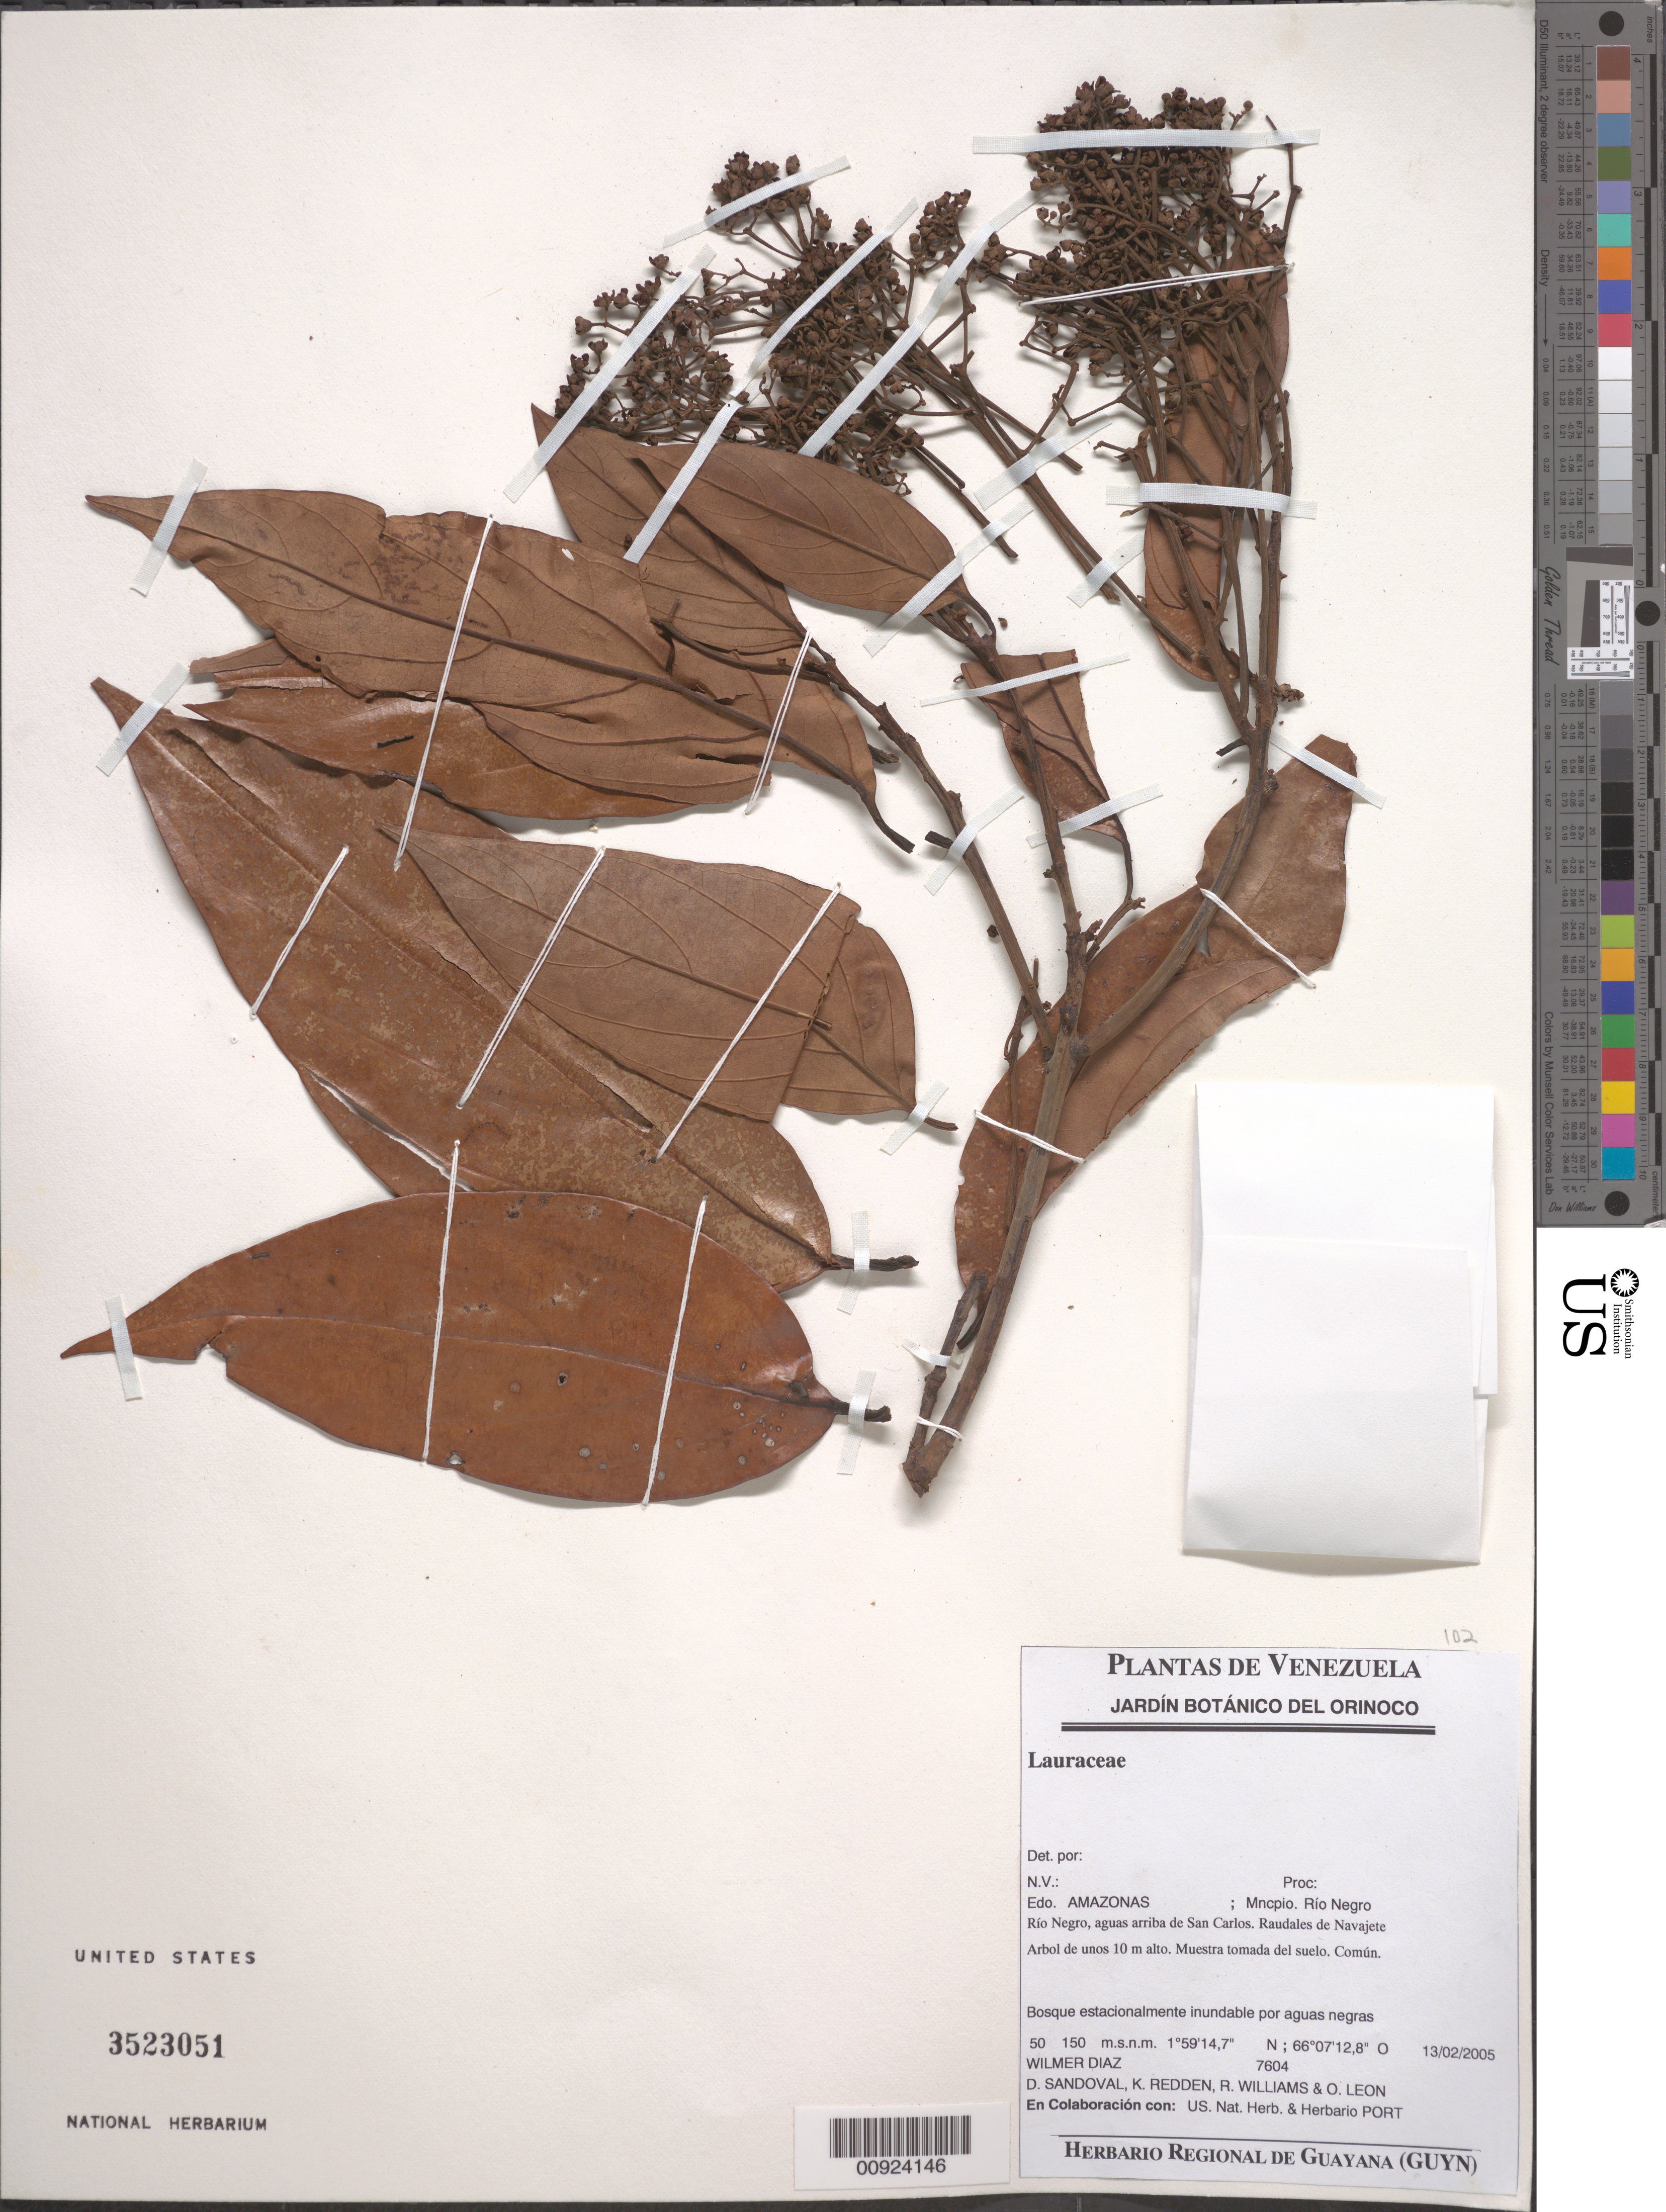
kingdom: Plantae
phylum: Tracheophyta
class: Magnoliopsida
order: Laurales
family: Lauraceae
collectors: W. Díaz P., D. Sandoval, K. M. Redden, R. Williams & O. León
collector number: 7604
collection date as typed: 13-Feb-05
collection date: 2005-02-13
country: Venezuela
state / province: Amazonas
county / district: Río Negro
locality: Rio Negro, aguas arriba de San Carlos. Raudales de Navajete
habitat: Bosque estacionalmente inundable por aguas negras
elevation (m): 50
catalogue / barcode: US 3523051